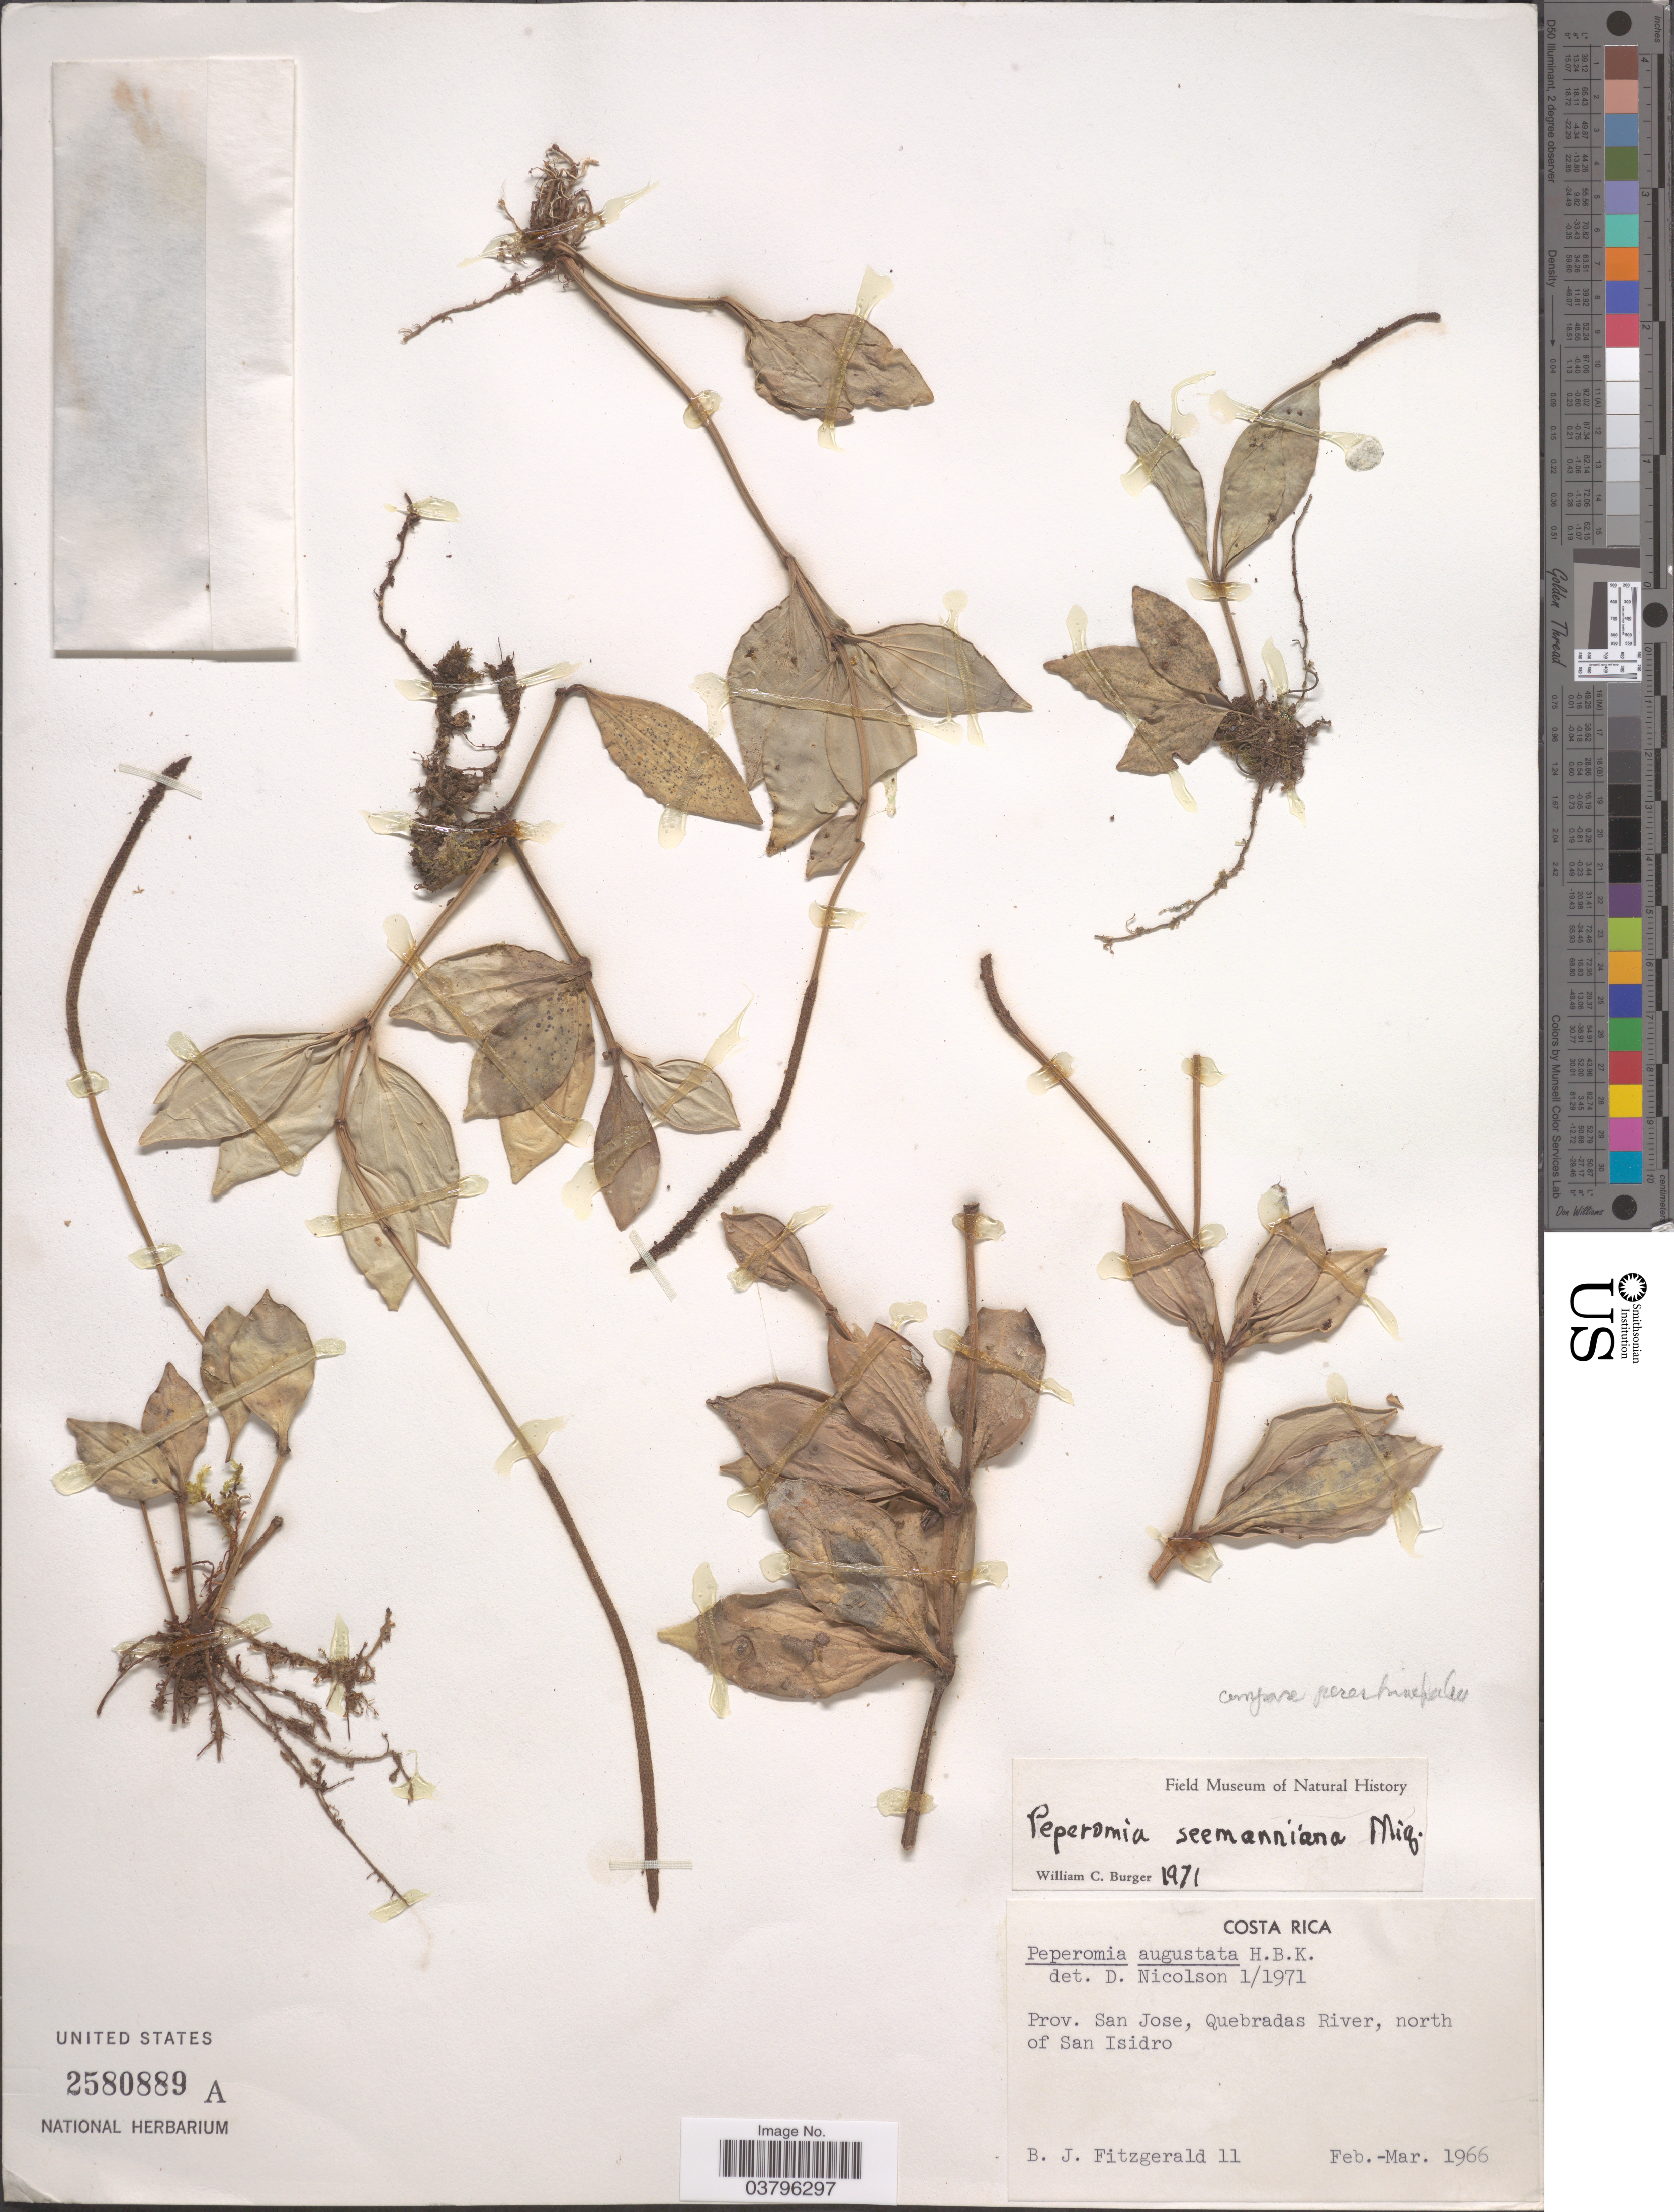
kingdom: Plantae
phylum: Tracheophyta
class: Magnoliopsida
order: Piperales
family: Piperaceae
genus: Peperomia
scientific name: Peperomia angustata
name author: Kunth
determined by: Jiménez, José Estaban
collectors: B. Fitzgerald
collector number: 11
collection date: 1966-02/1966-03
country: Costa Rica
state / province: San José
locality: Quebradas River, north of San Isidro.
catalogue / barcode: US 2580889A